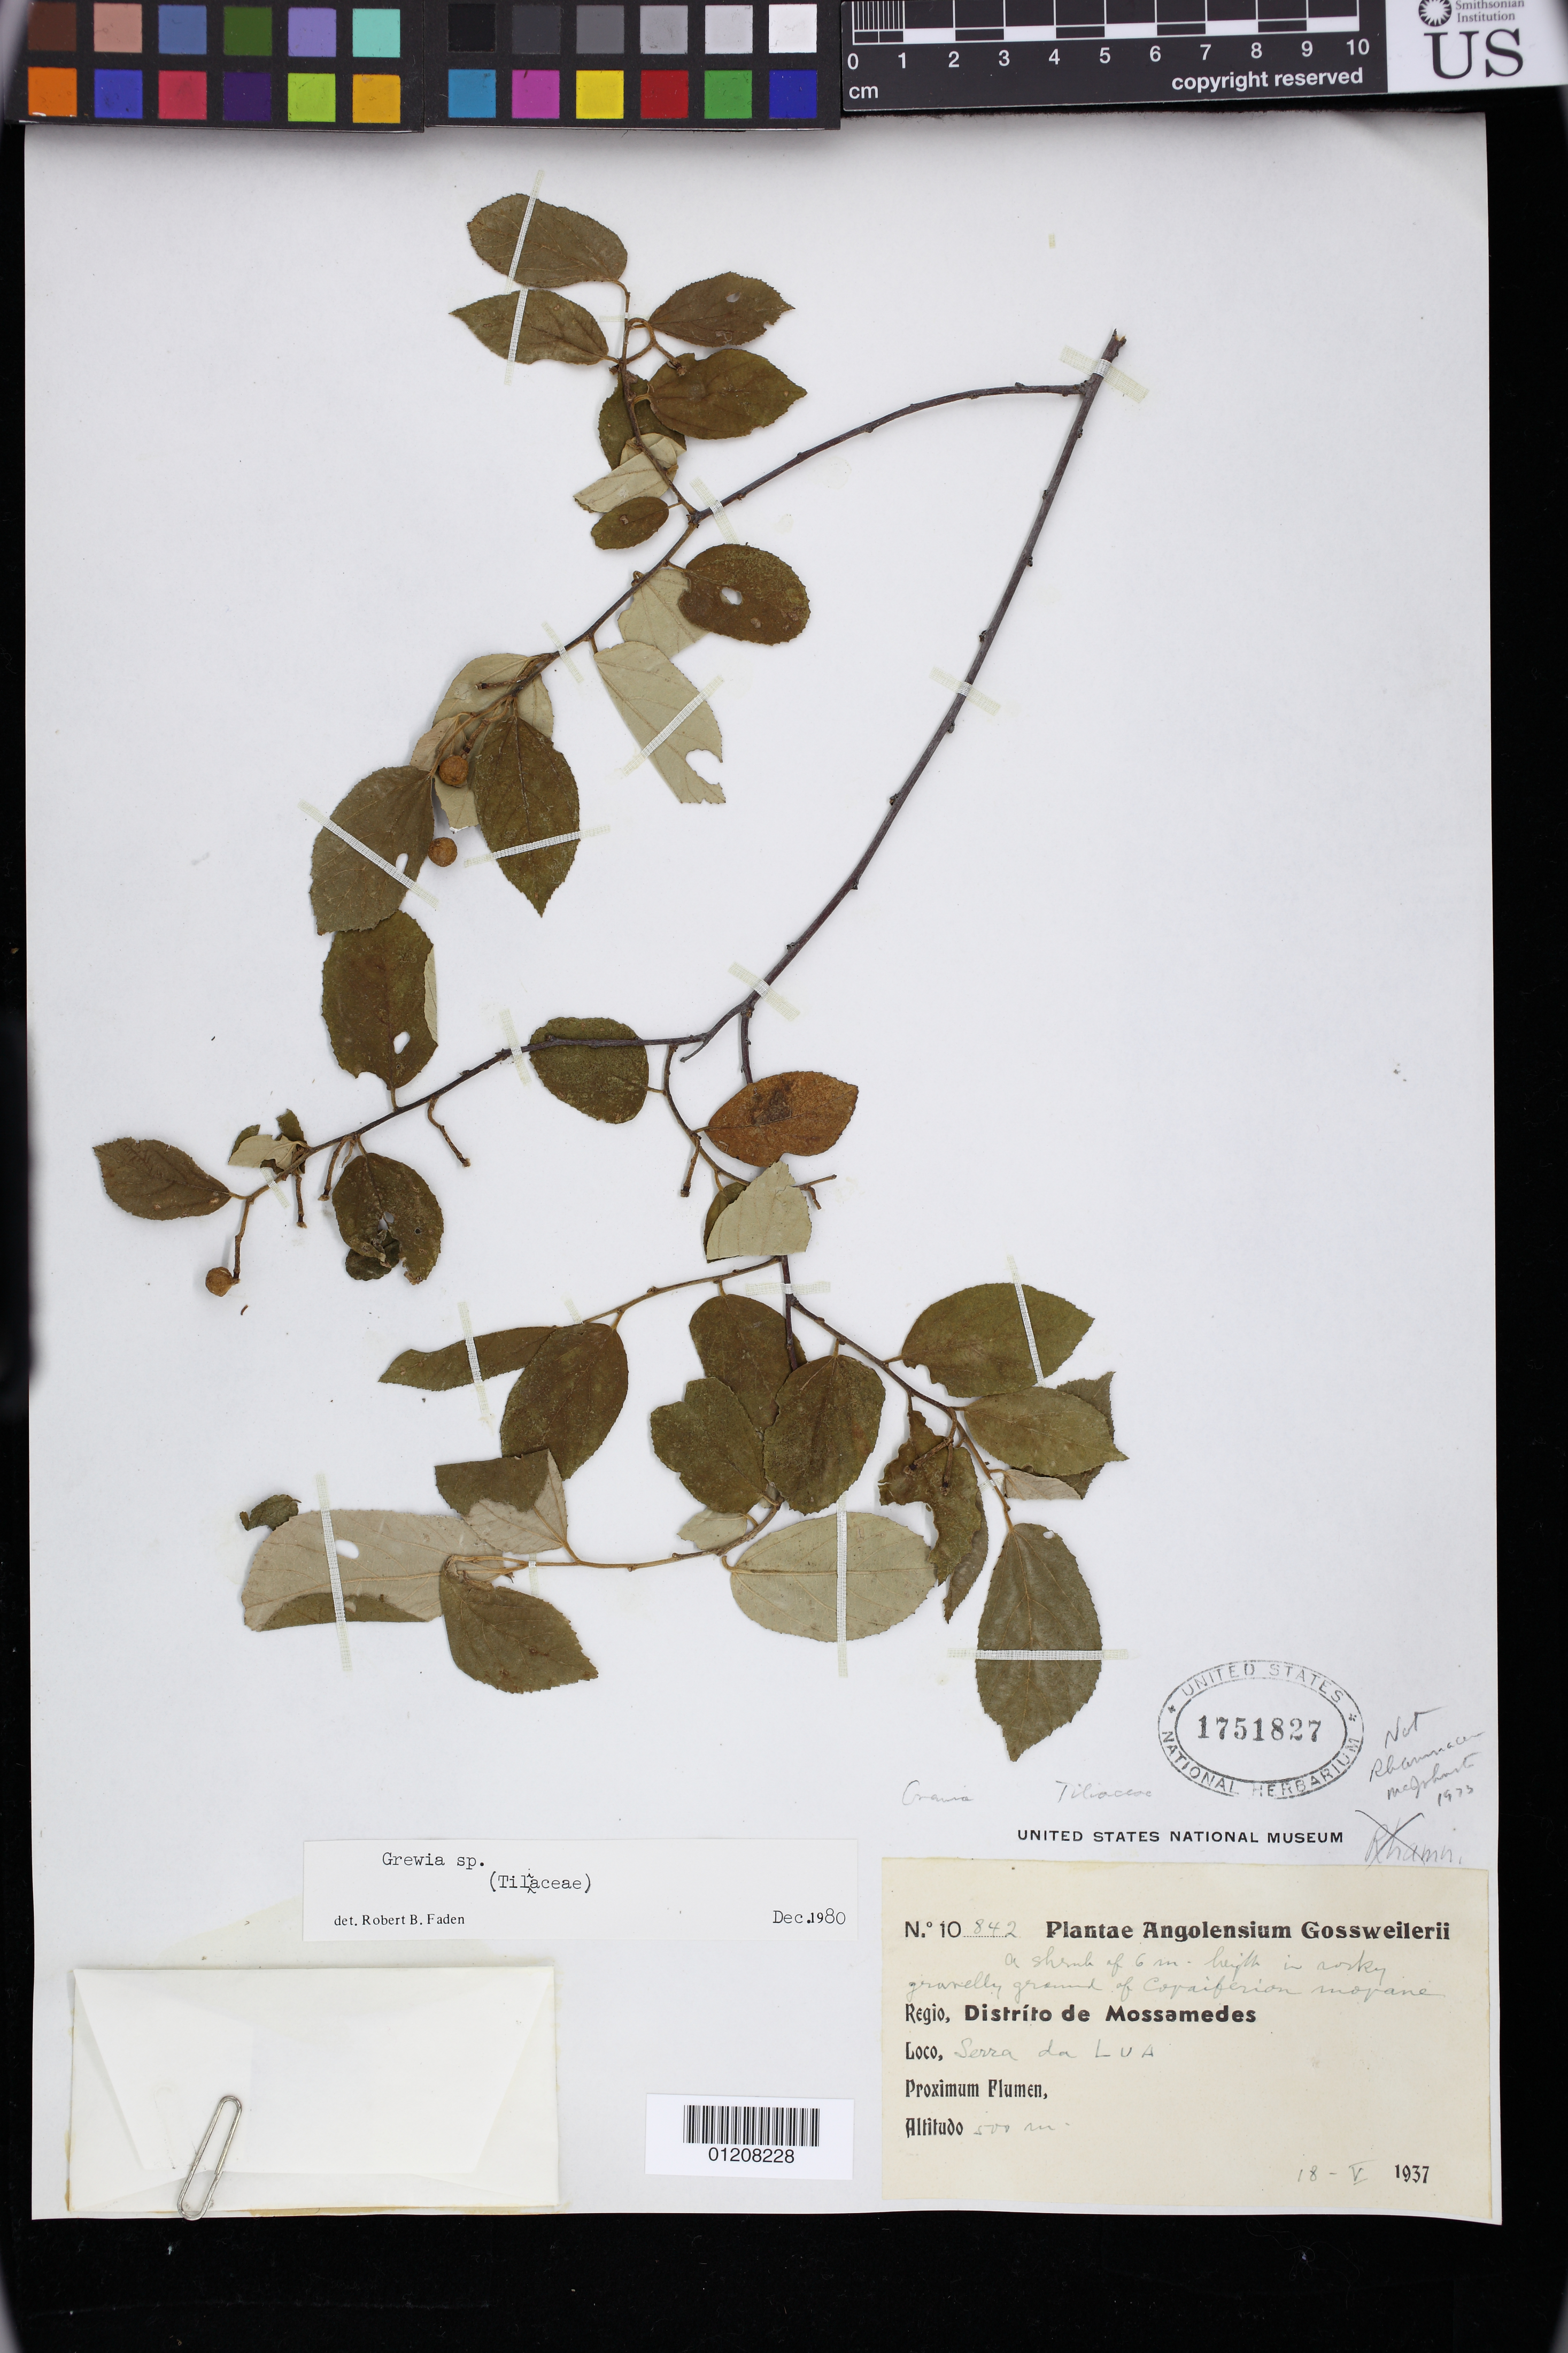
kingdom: Plantae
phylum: Tracheophyta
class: Magnoliopsida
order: Malvales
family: Malvaceae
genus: Grewia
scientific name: Grewia sp.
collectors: A. Gossweiler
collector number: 10842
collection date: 1937-05-18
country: Angola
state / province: Namibe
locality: Namibe (Mossamedes)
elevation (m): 500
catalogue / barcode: US 1751827